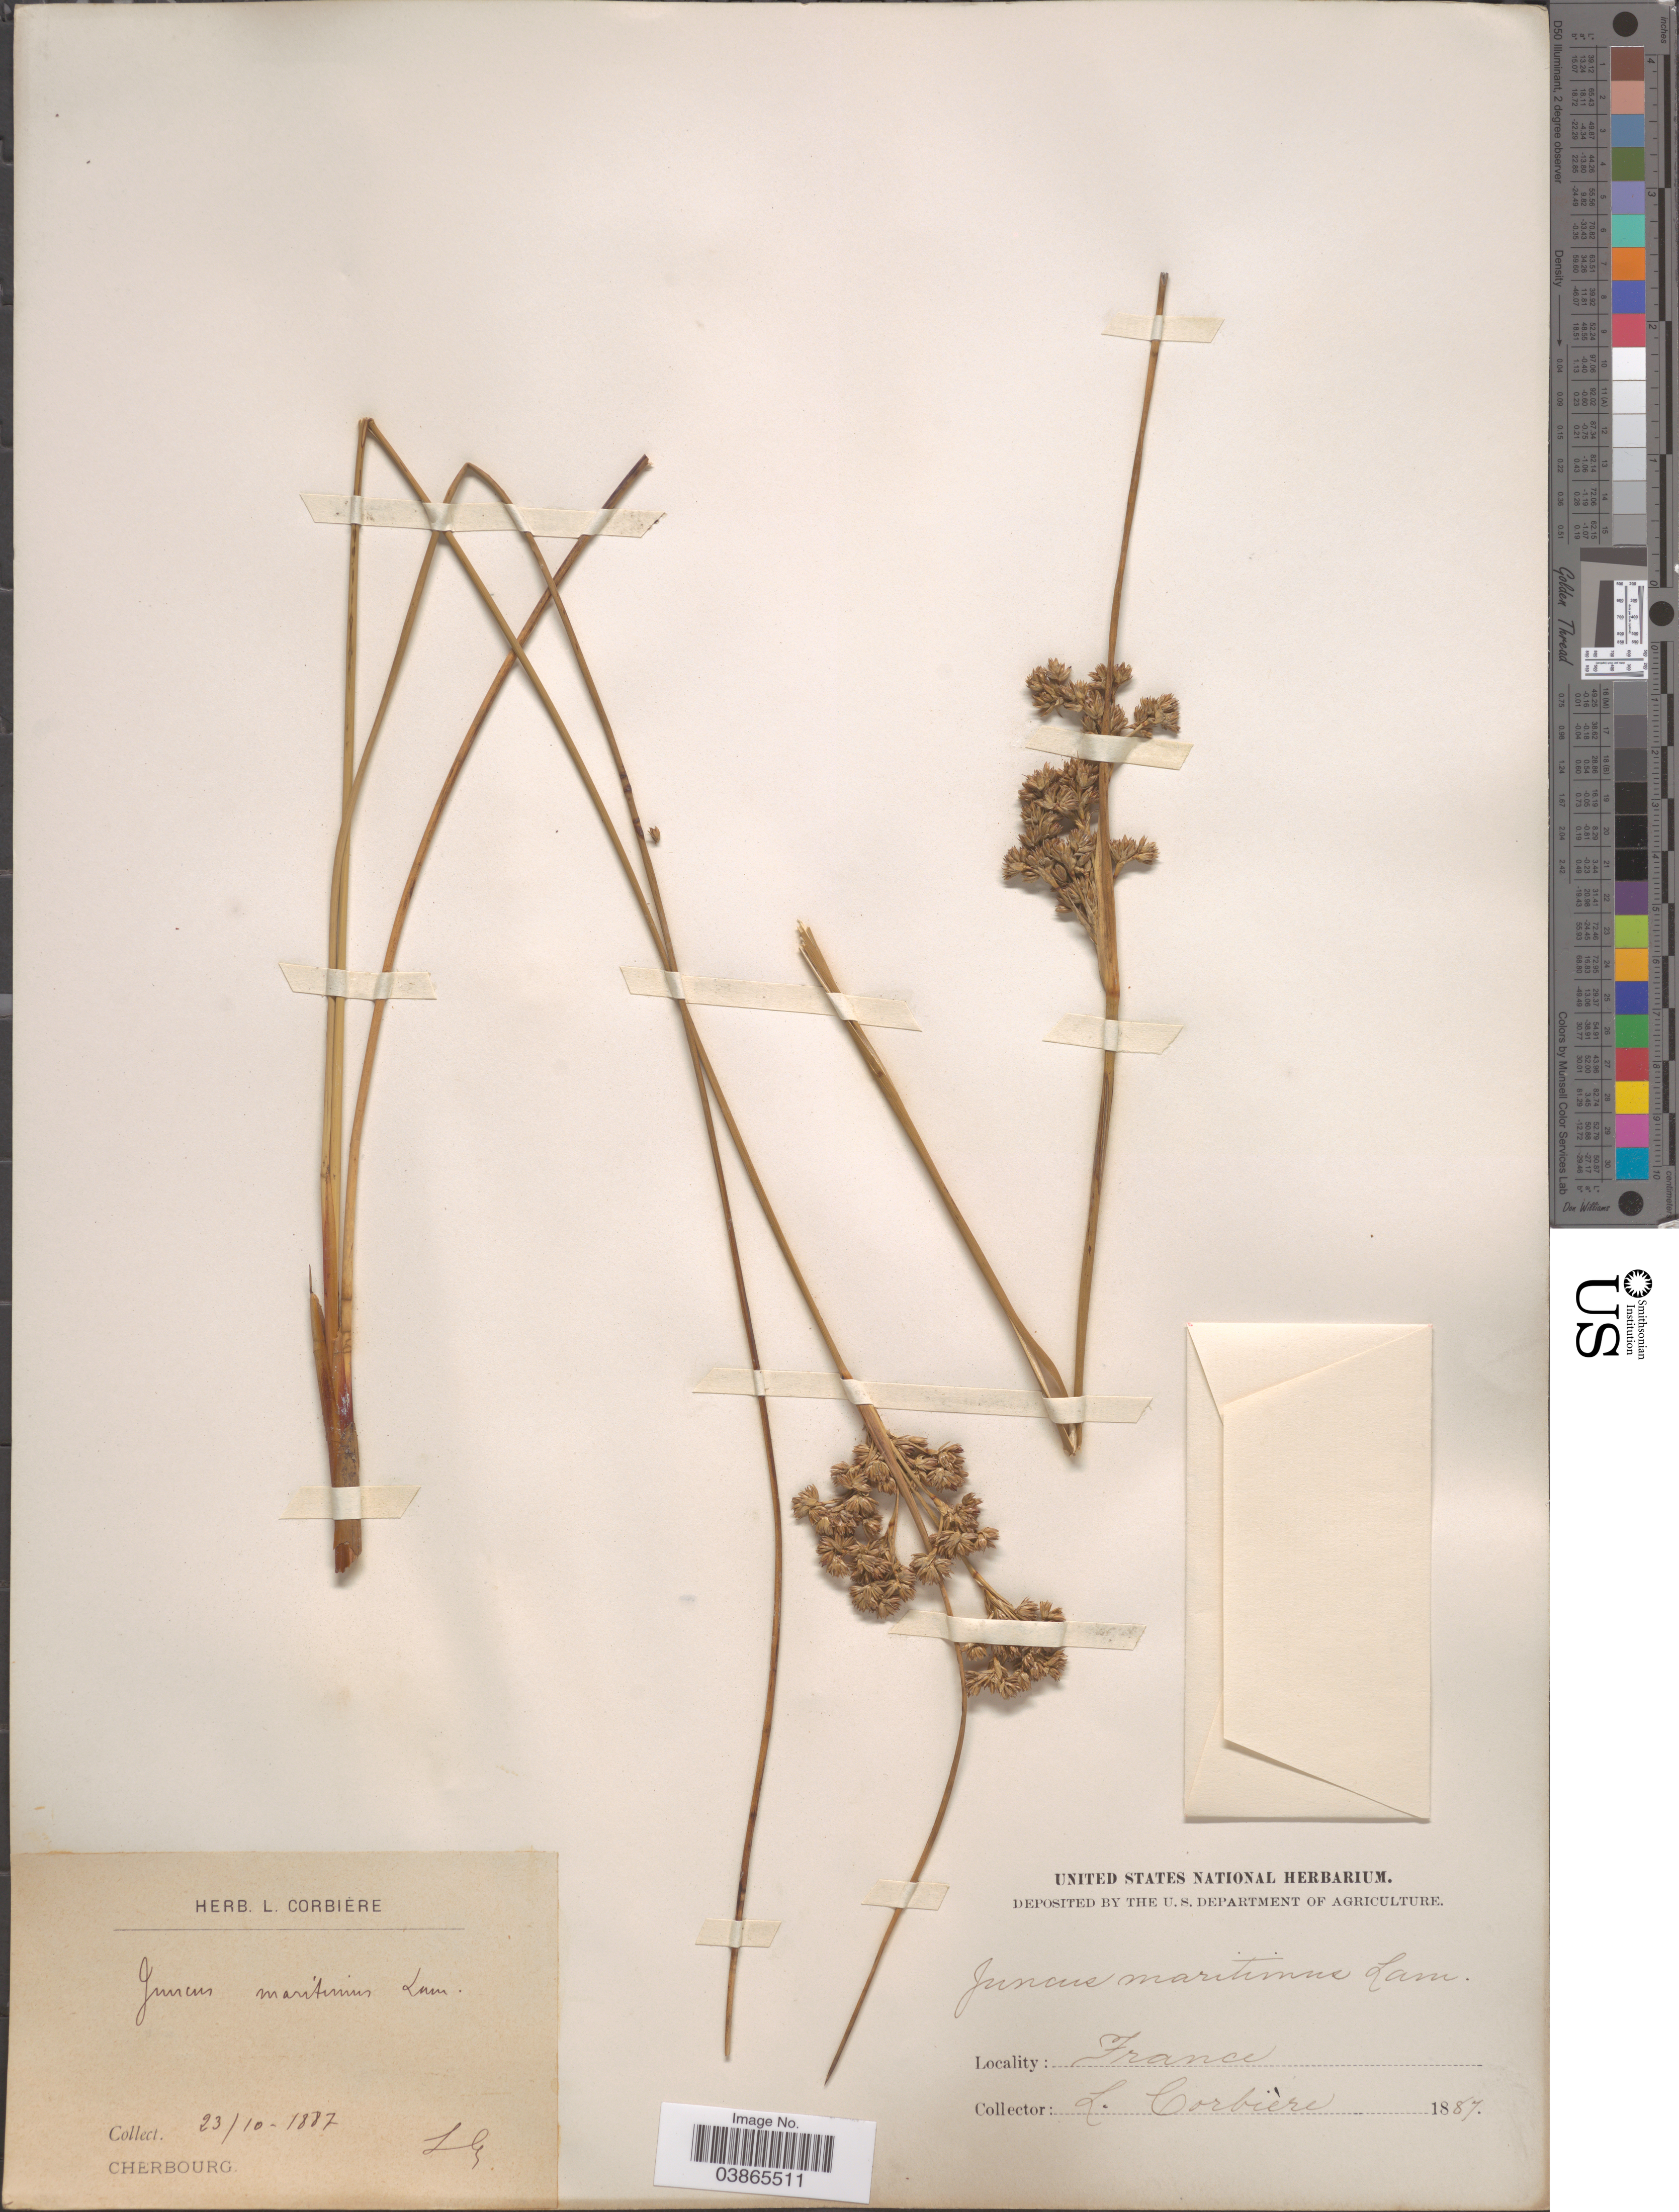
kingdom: Plantae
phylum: Tracheophyta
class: Liliopsida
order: Poales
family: Juncaceae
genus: Juncus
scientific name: Juncus maritimus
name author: Lam.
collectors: L. Corbière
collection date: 1887-10-23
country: France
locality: Cherbourg.